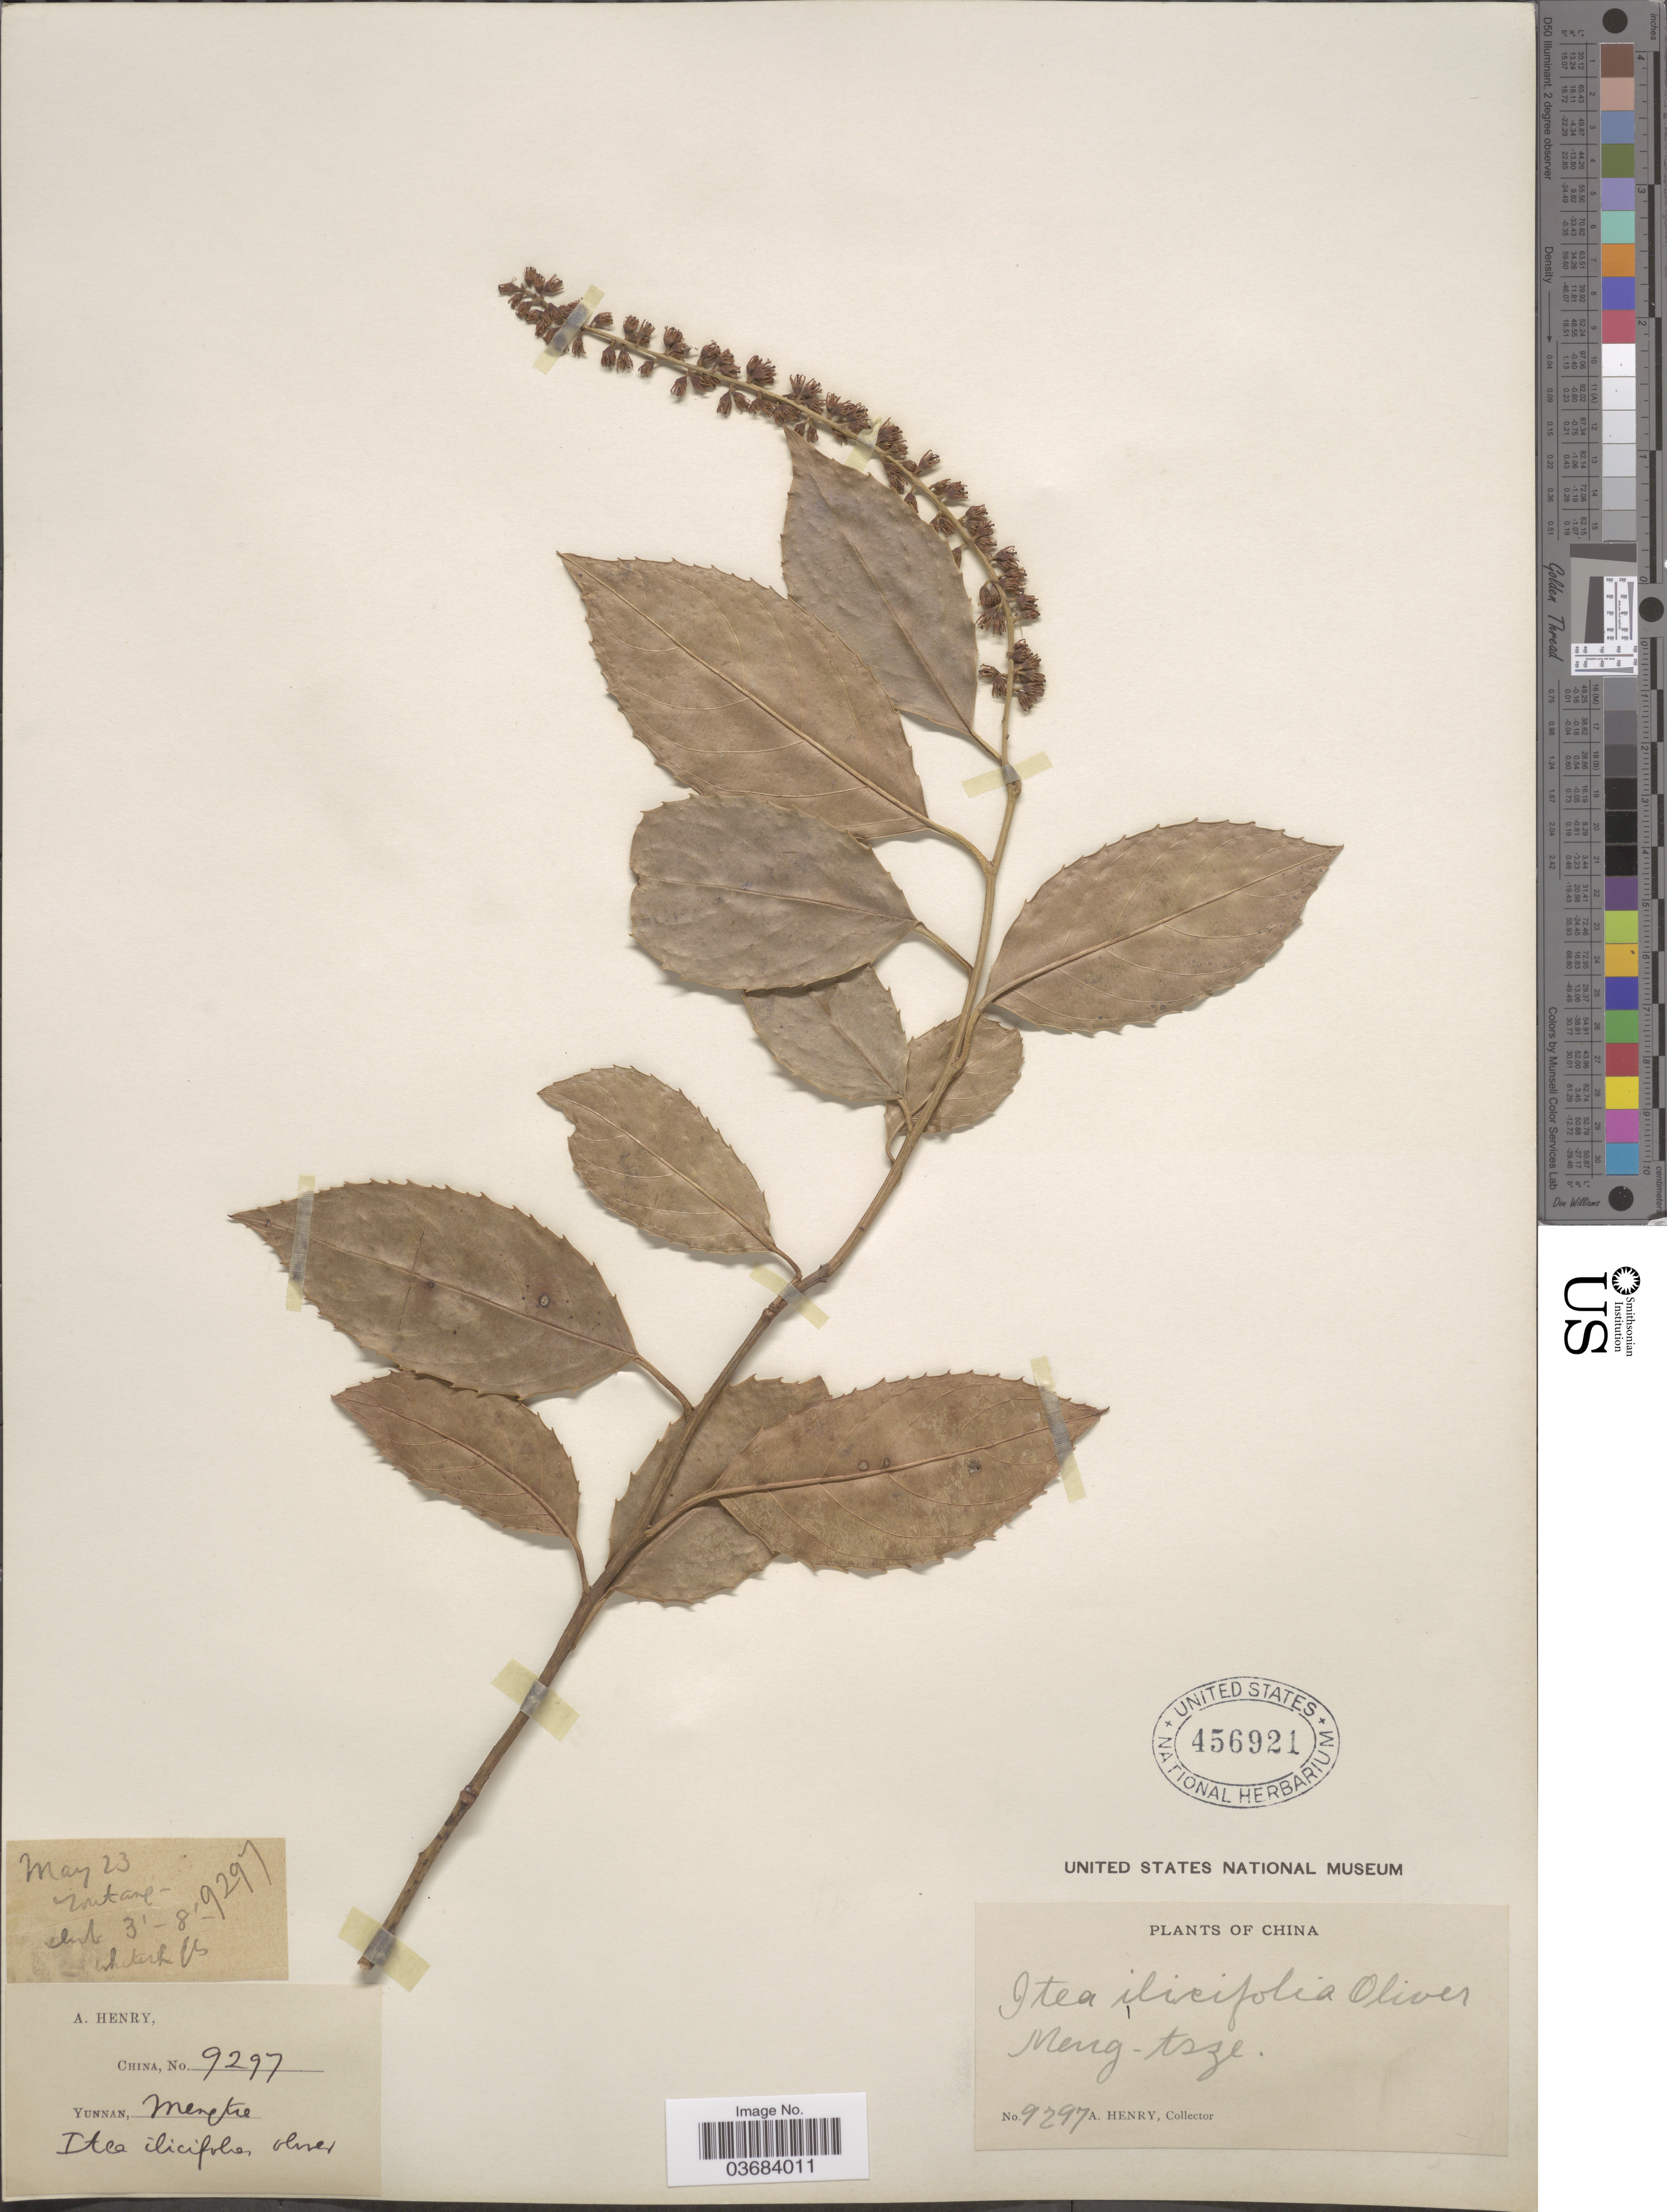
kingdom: Plantae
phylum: Tracheophyta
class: Magnoliopsida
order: Saxifragales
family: Iteaceae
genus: Itea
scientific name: Itea ilicifolia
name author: Oliv.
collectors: A. Henry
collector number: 9297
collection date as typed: Transcribed d/m/y: /5/23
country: China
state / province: Yunnan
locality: Montane. Mengtze.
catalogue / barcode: US 456921